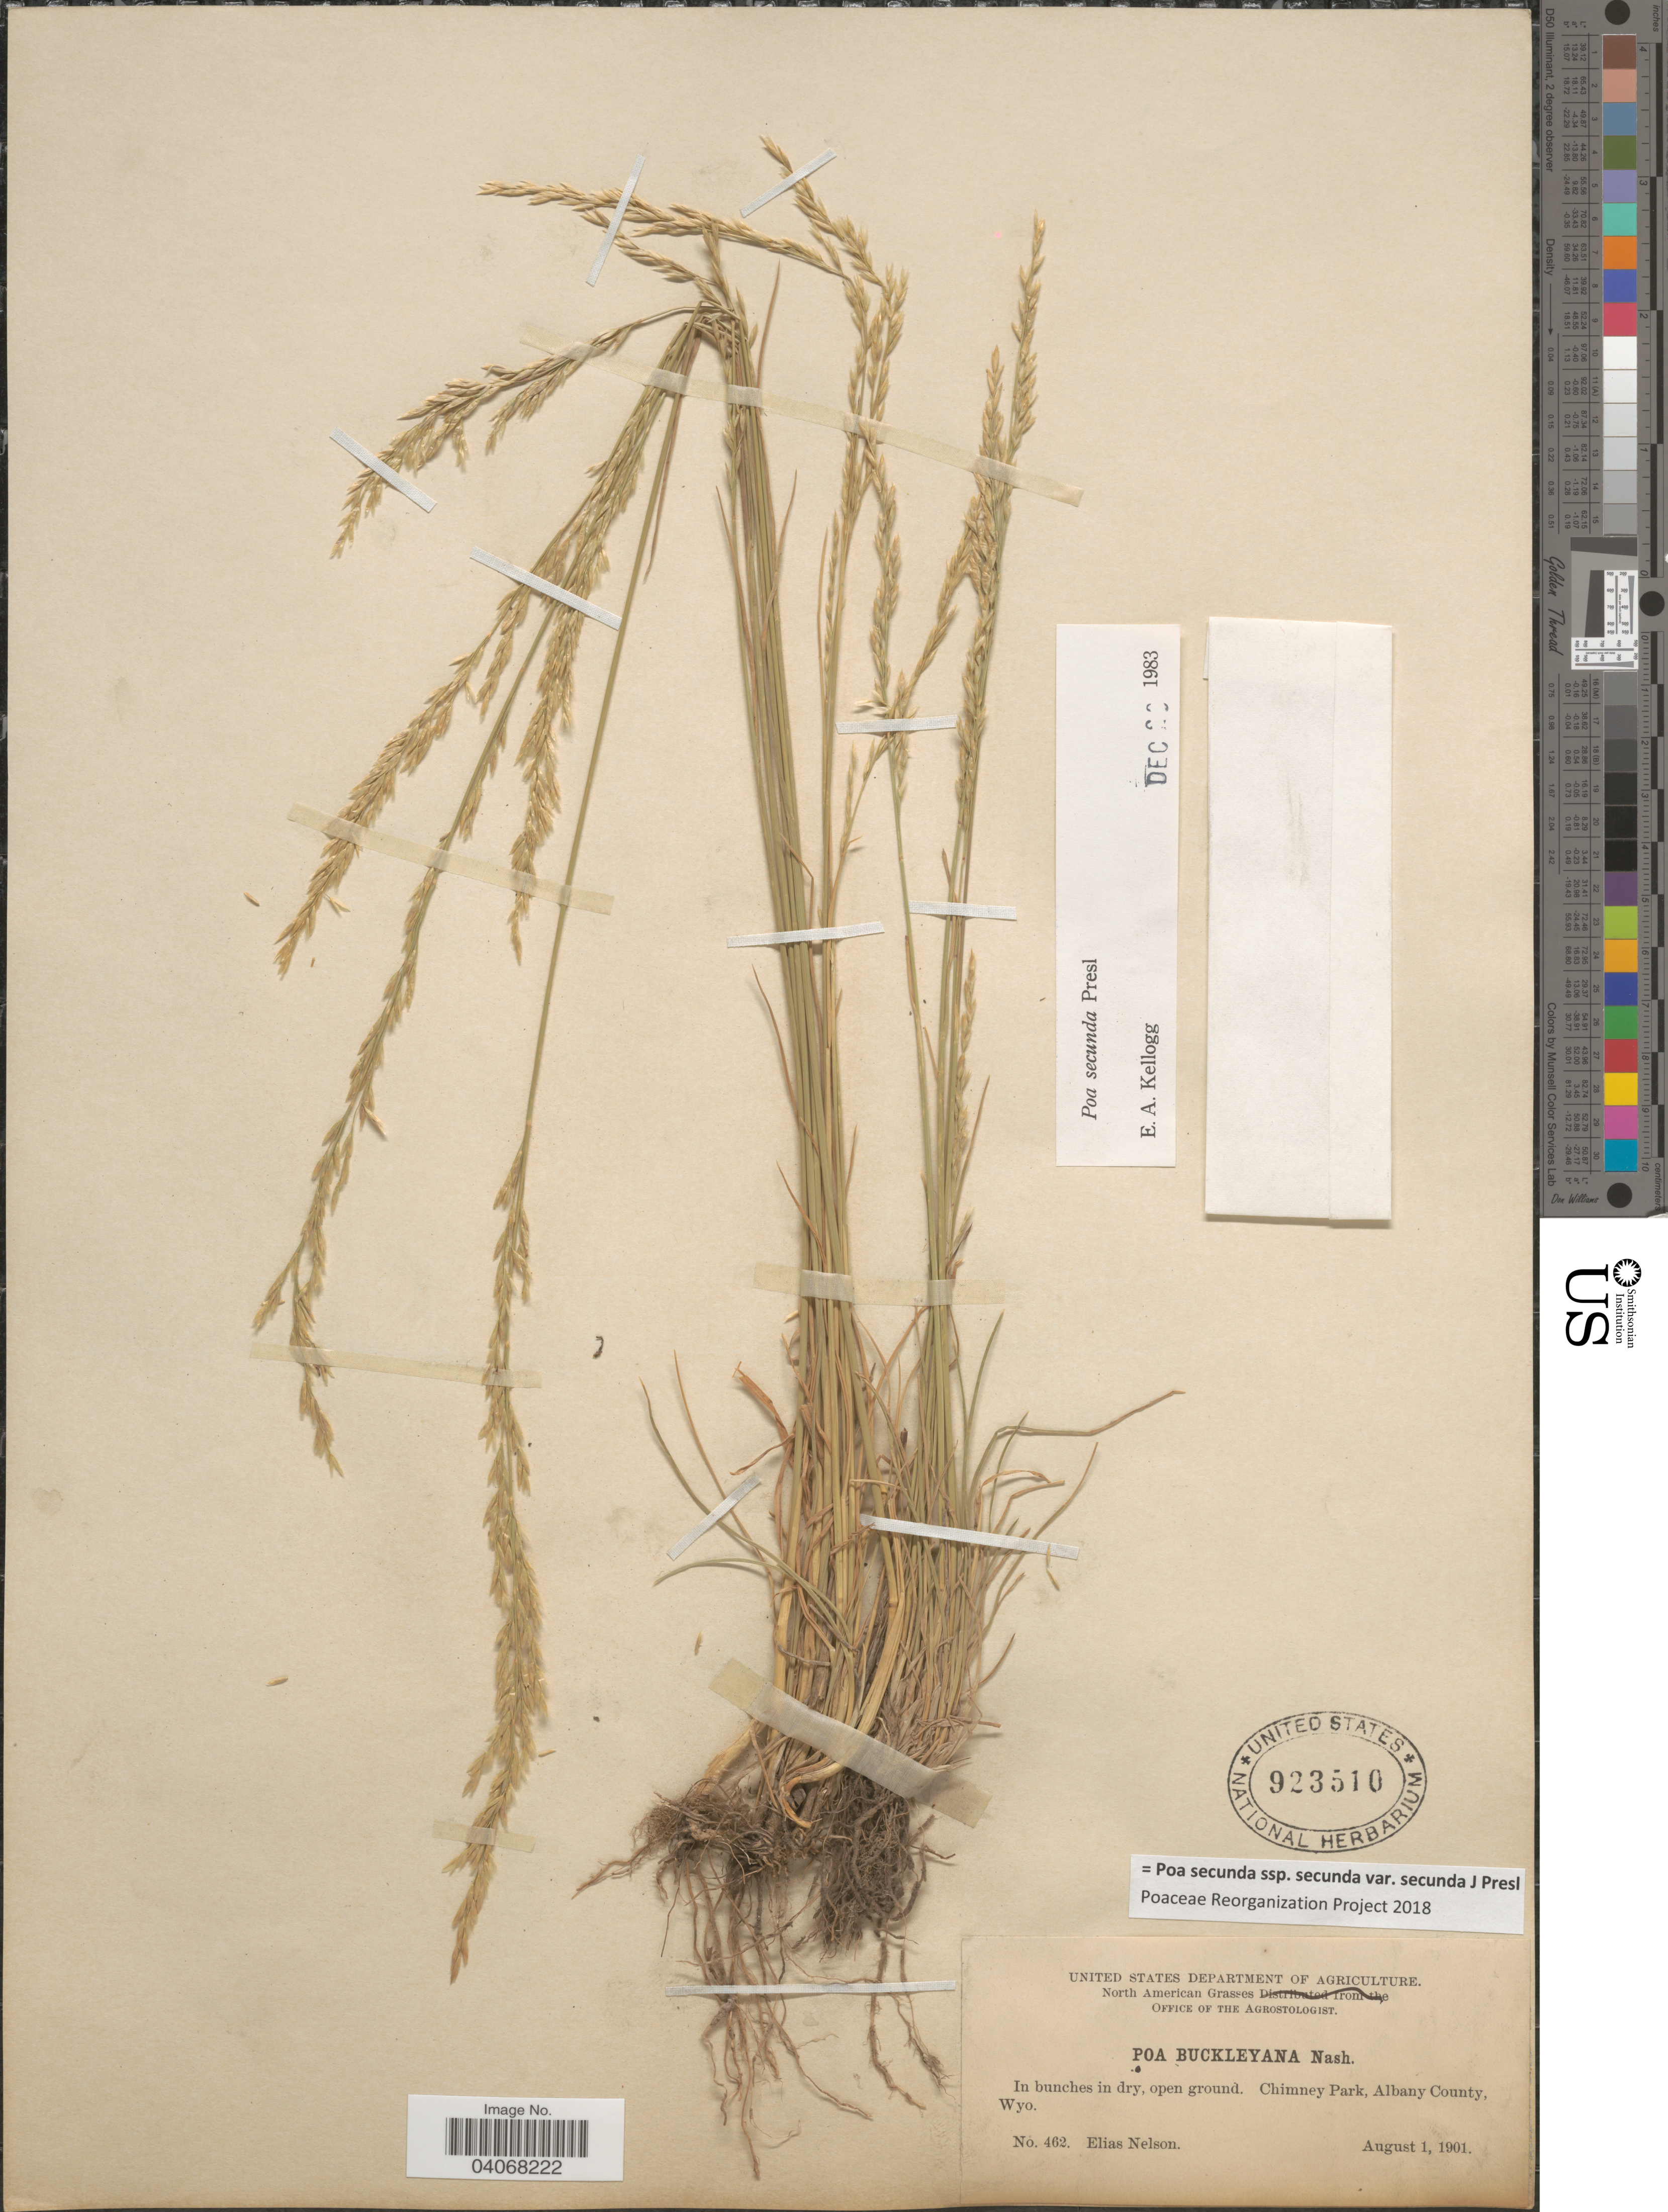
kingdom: Plantae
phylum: Tracheophyta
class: Liliopsida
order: Poales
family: Poaceae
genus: Poa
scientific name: Poa secunda subsp. secunda var. secunda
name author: J. Presl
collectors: E. Nelson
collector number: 462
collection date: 1901-08-01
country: United States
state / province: Wyoming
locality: Chimney Park, Albany County.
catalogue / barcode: US 923510